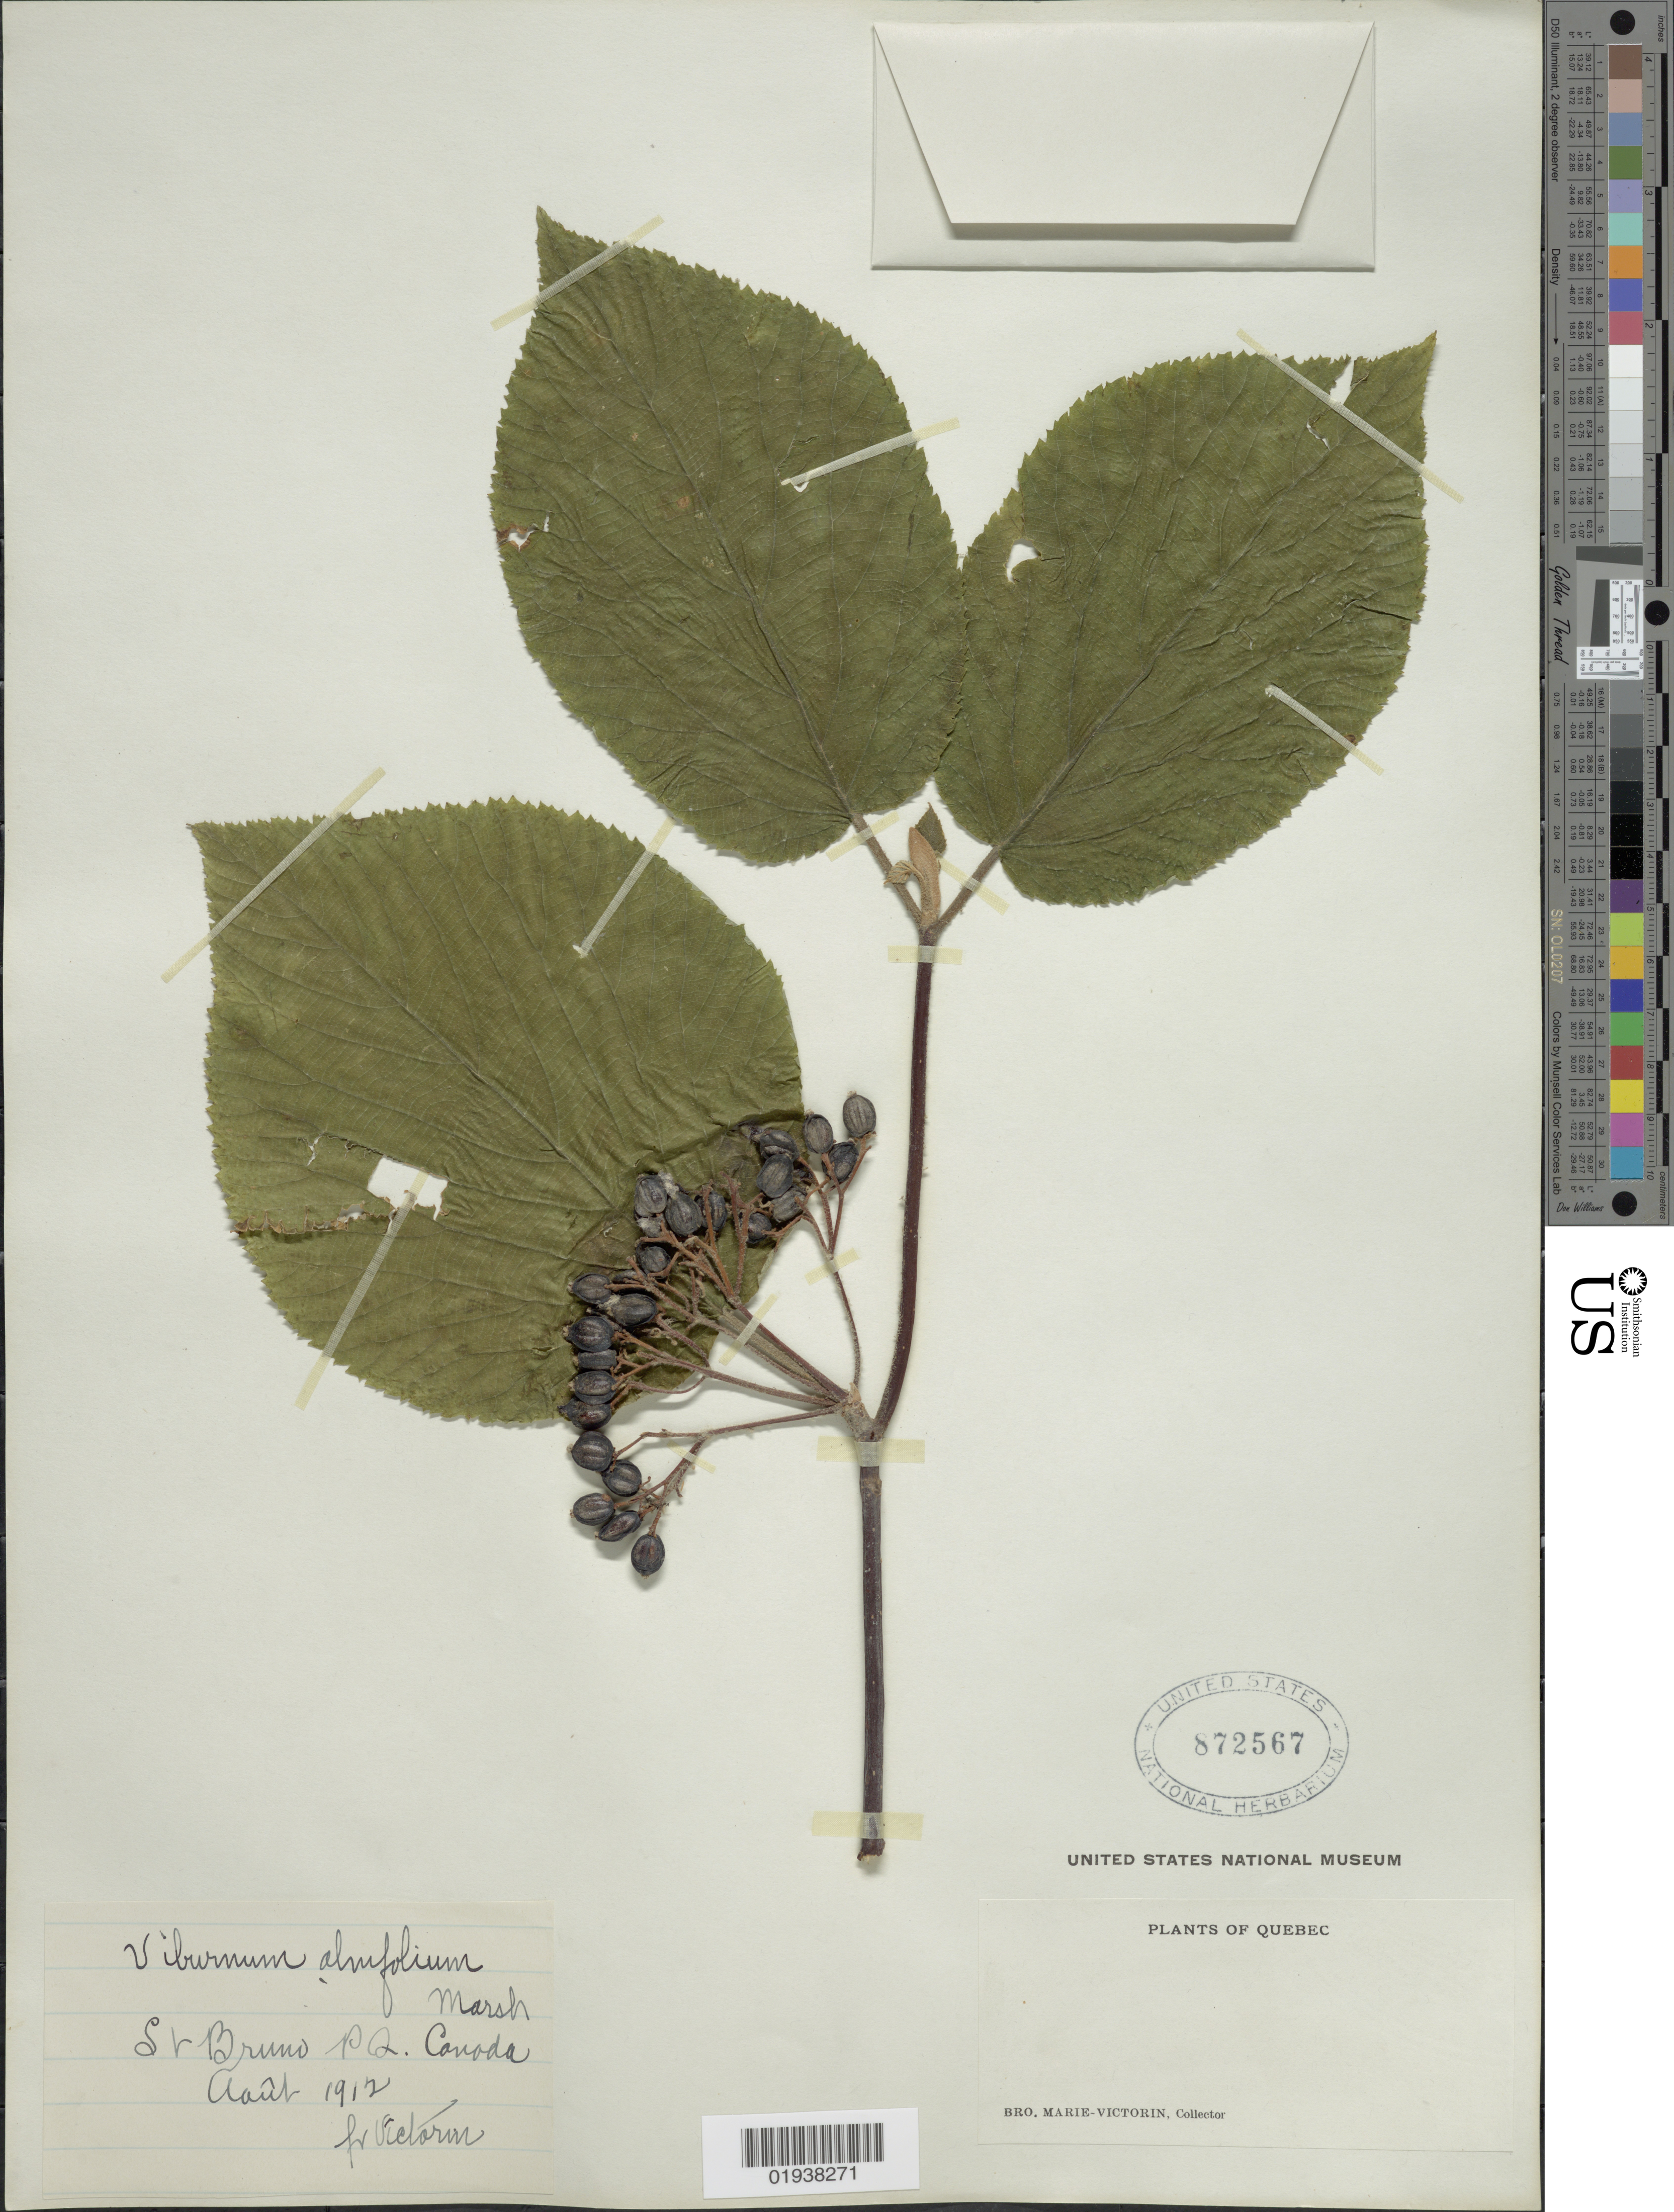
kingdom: Plantae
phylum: Tracheophyta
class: Magnoliopsida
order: Dipsacales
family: Viburnaceae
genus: Viburnum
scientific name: Viburnum alnifolium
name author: Marshall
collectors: Fr. Marie-Victorin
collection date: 1912-08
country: Canada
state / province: Quebec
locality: St. Bruno PQ.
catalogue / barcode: US 872567